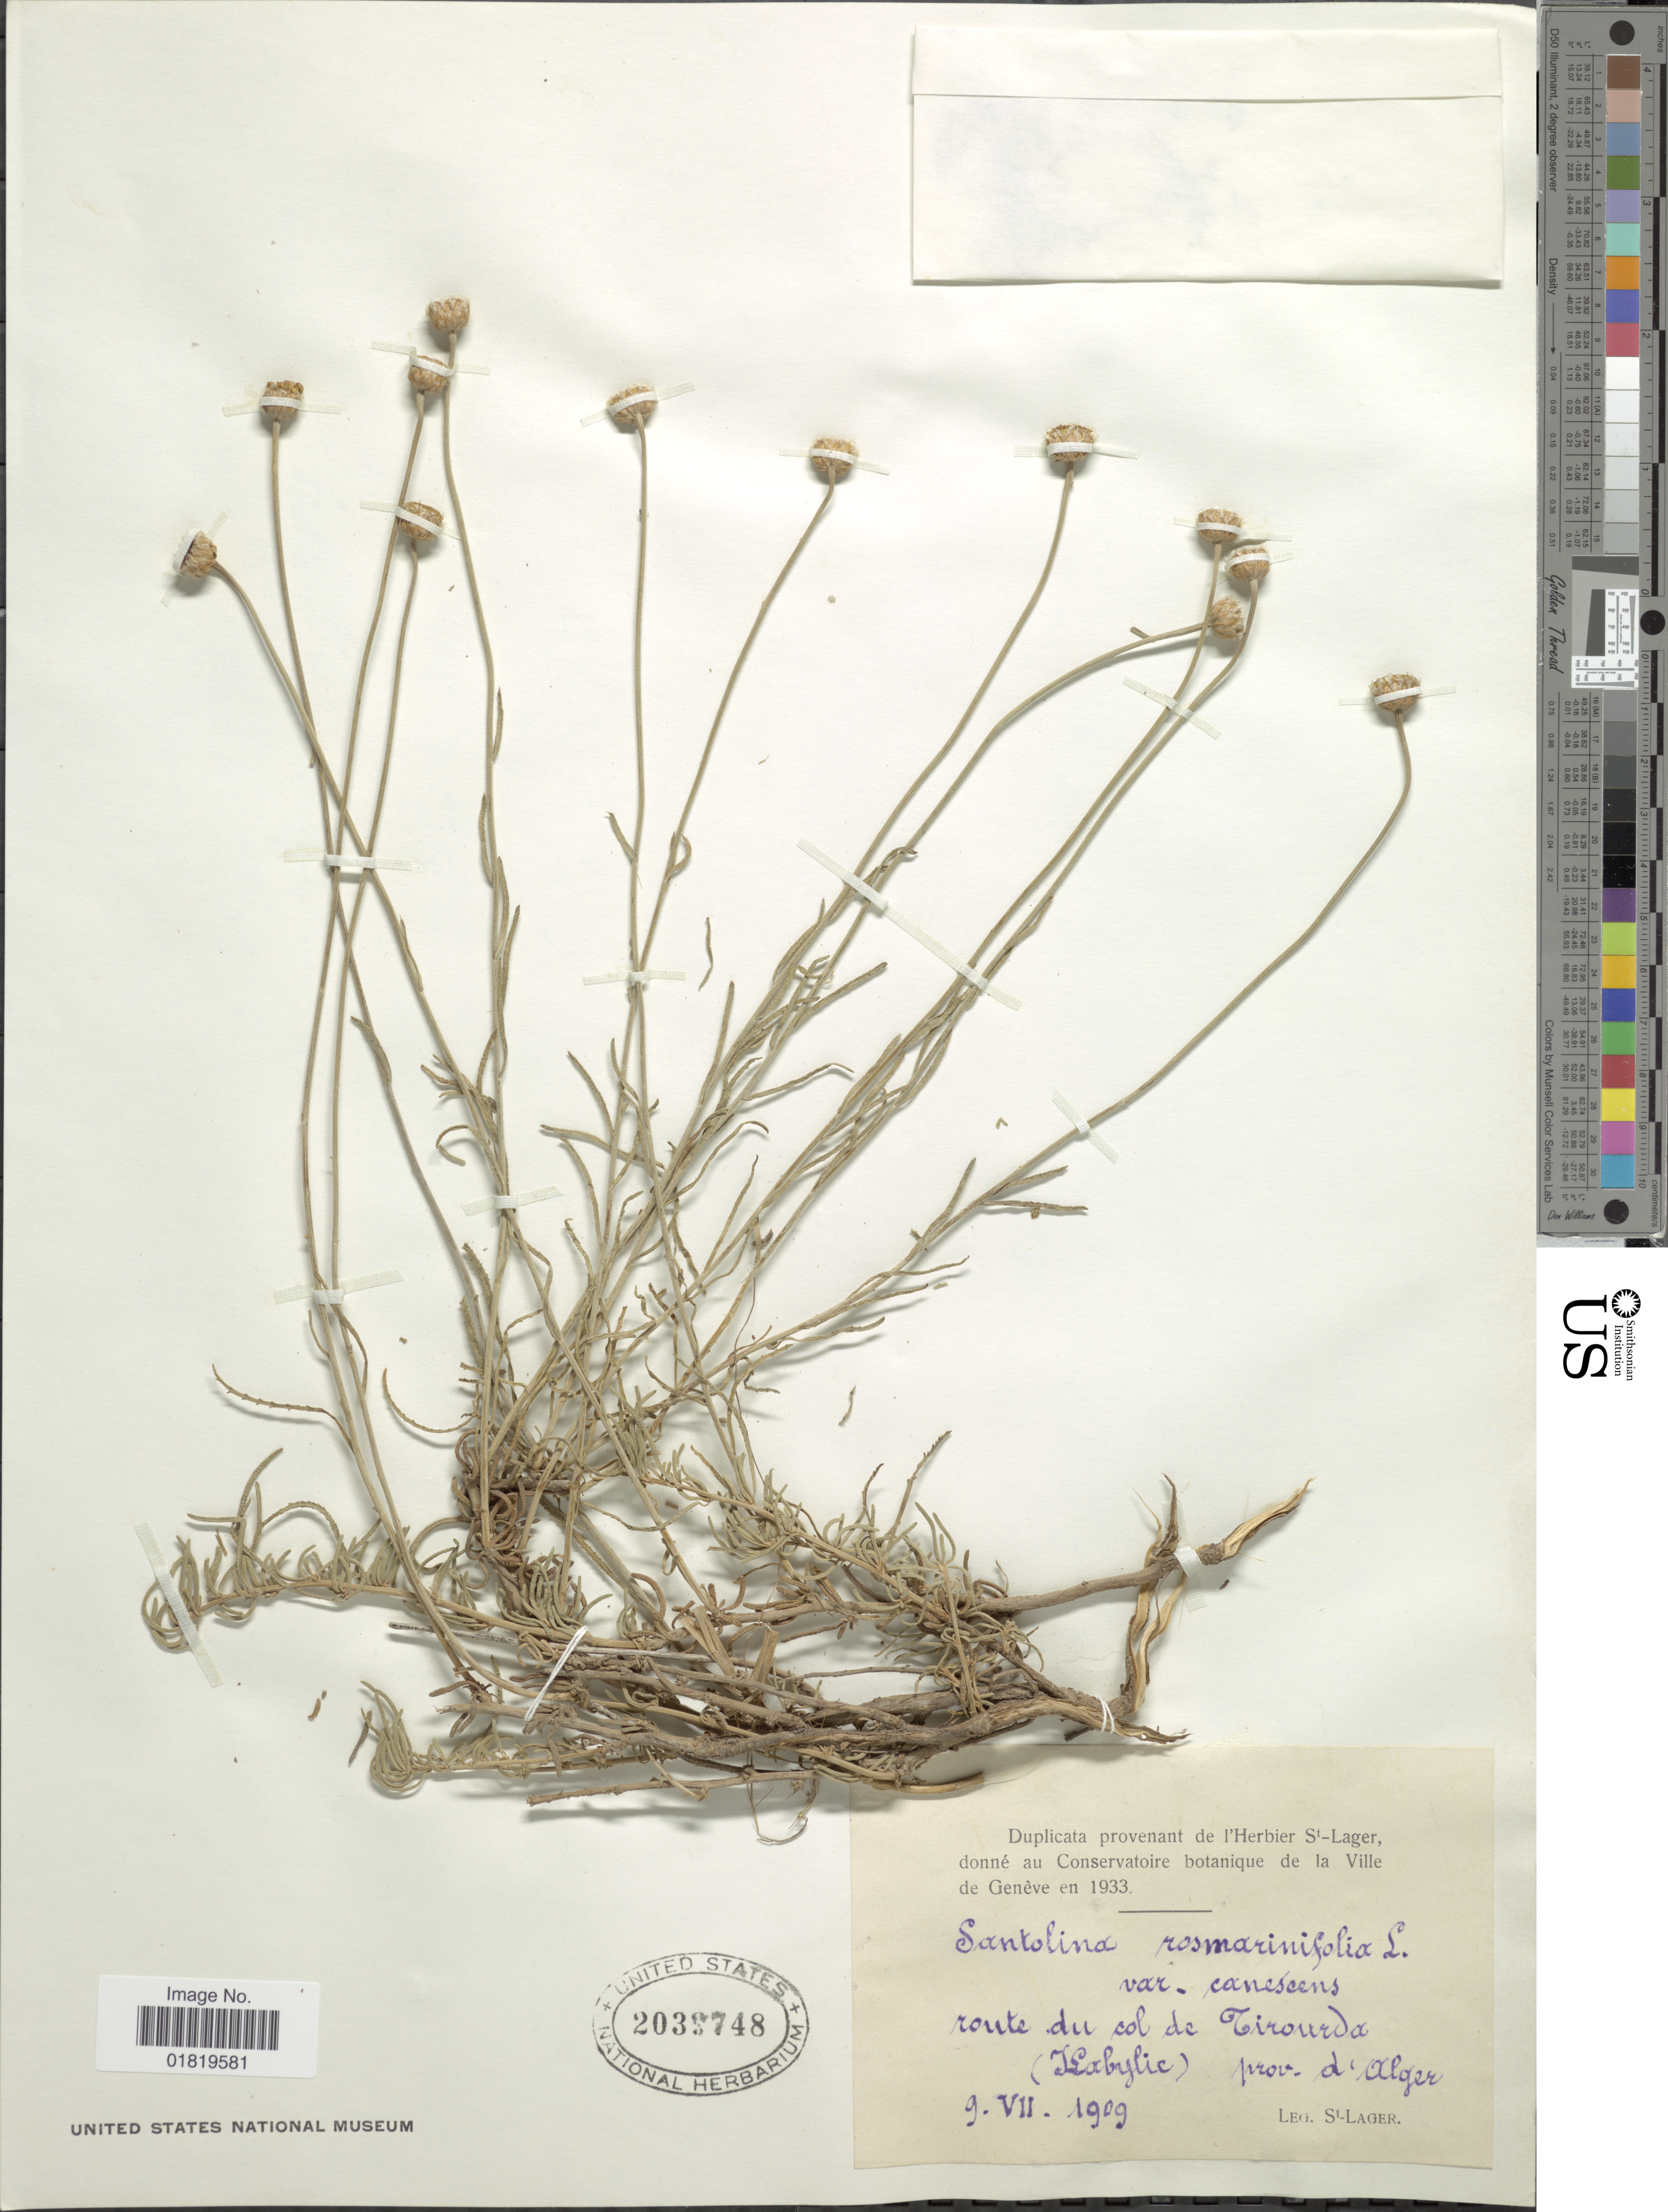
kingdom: Plantae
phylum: Tracheophyta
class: Magnoliopsida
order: Asterales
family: Asteraceae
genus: Santolina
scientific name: Santolina rosmarinifolia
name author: L.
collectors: -. St. Lager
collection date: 1909-07-09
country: Austria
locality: Route du col de Tirourda (Isabylic) prov. d'Alger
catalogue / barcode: US 2038748